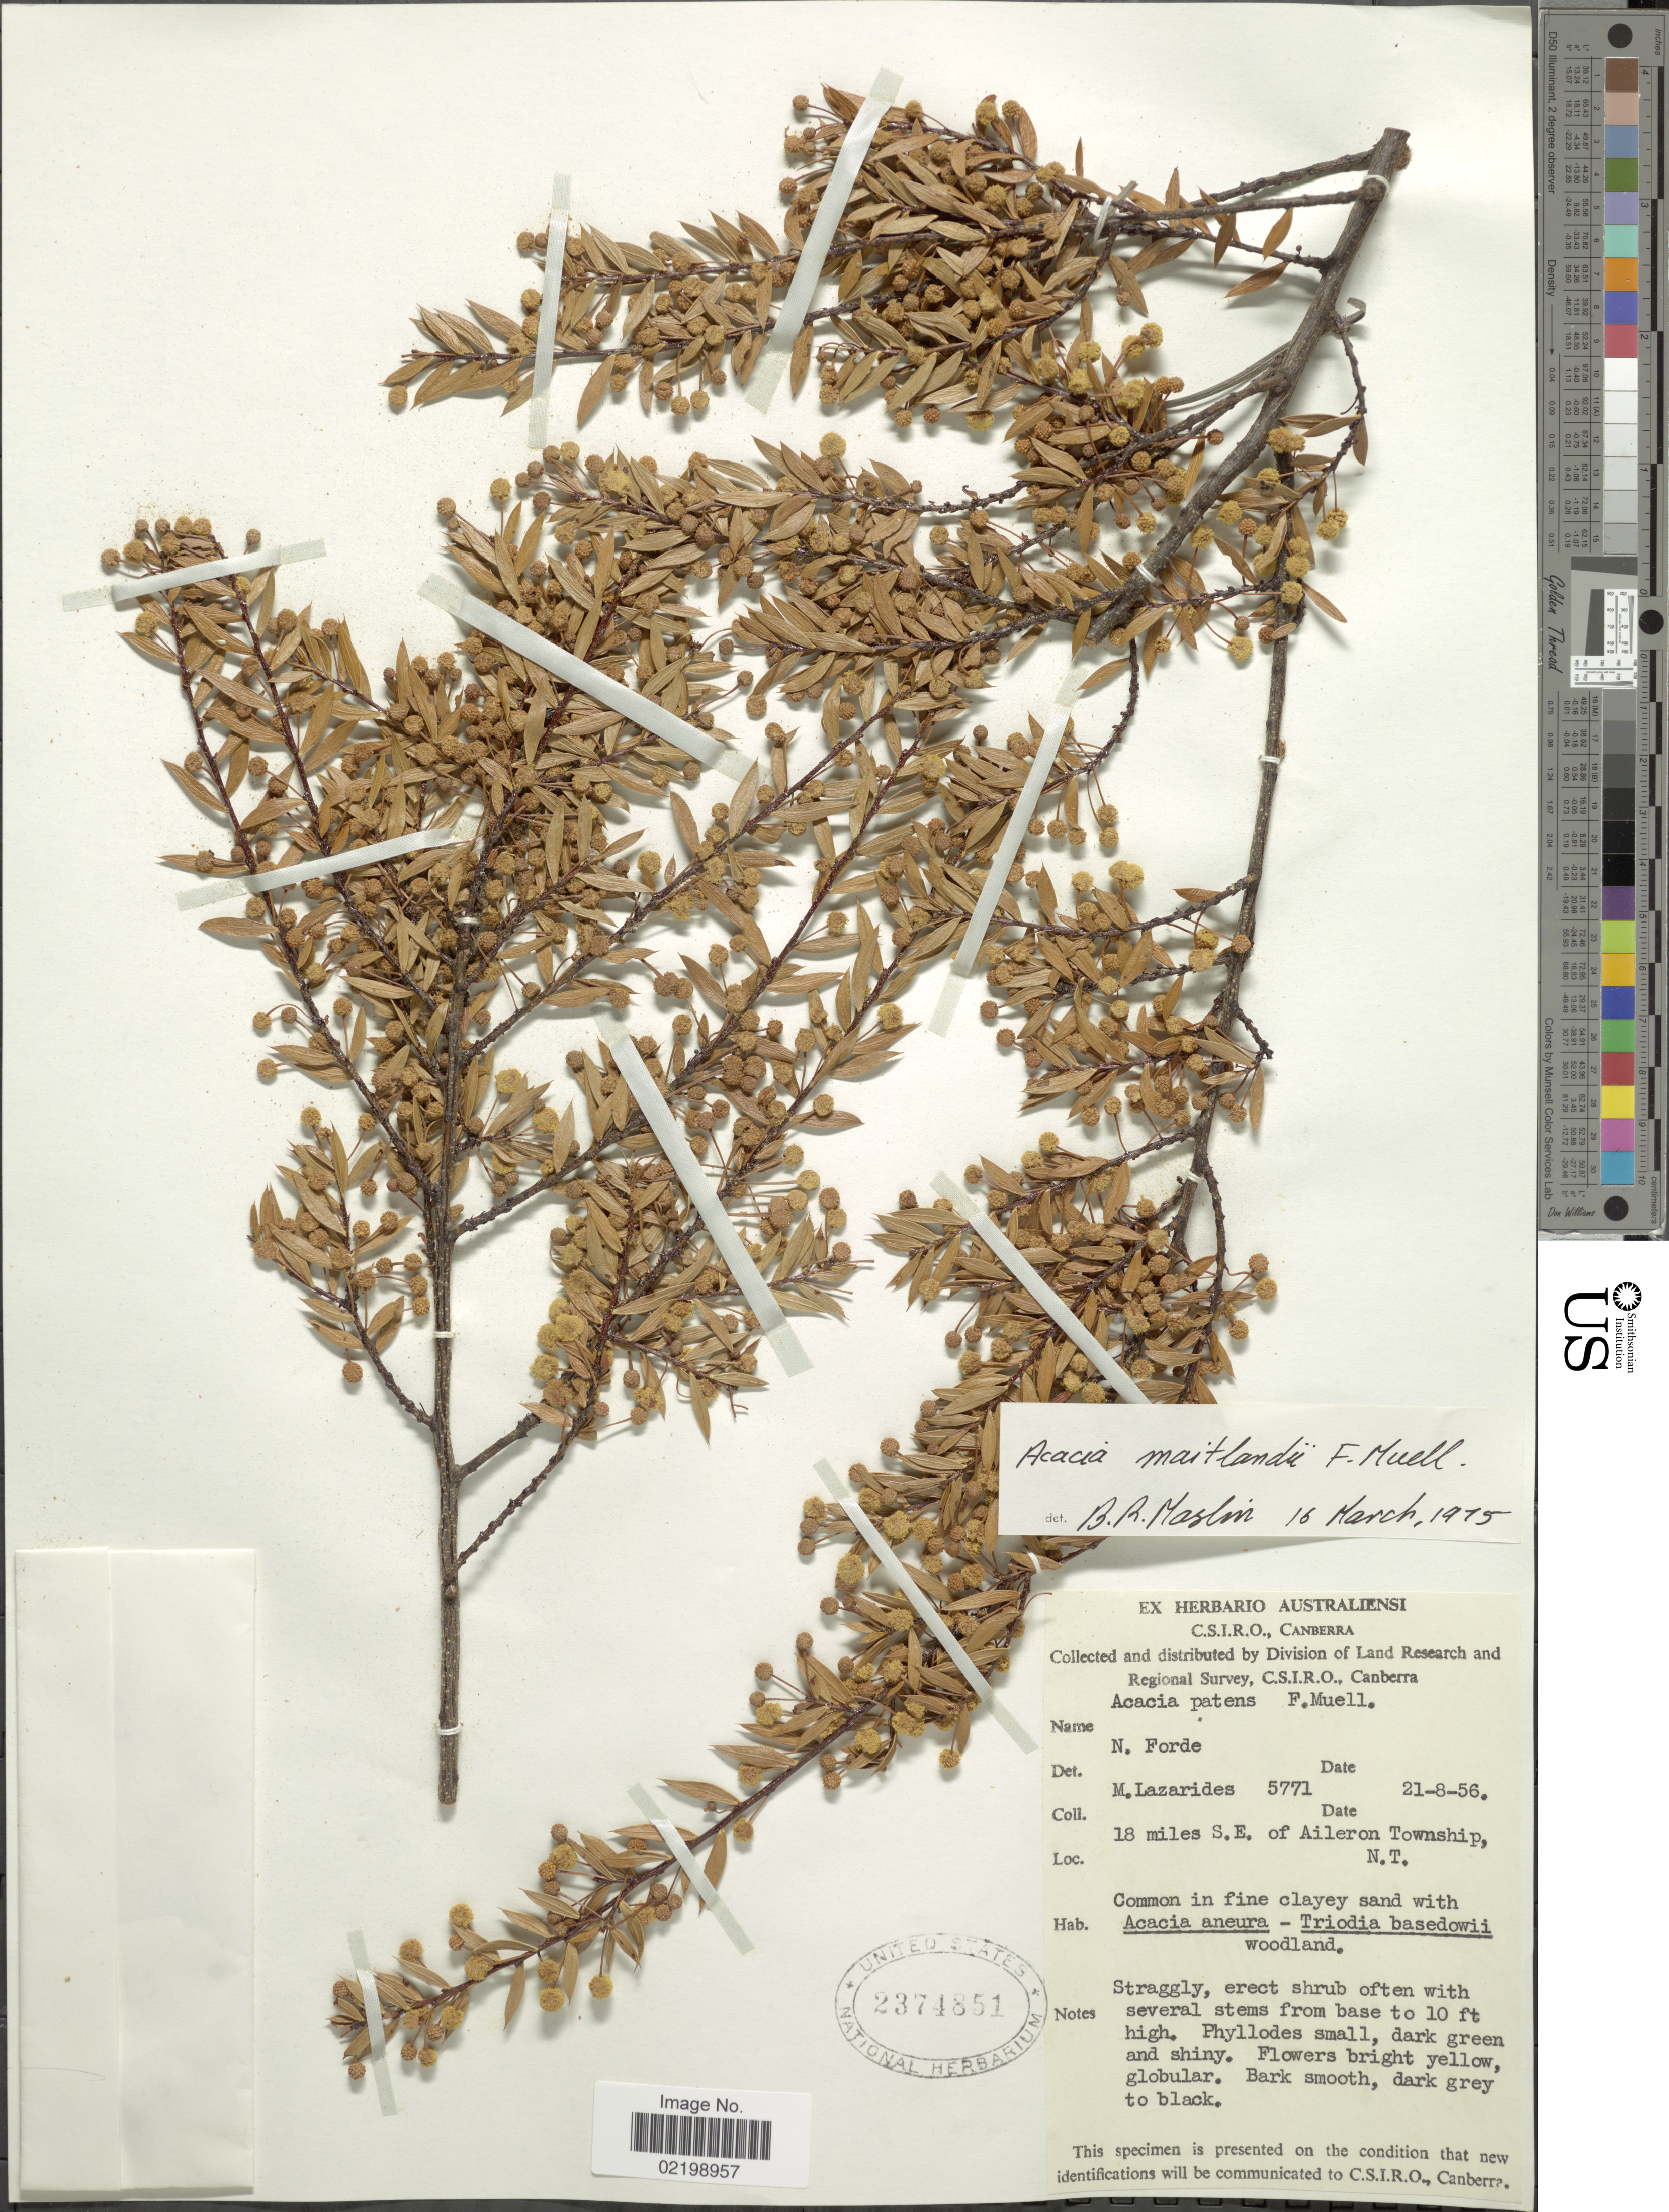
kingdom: Plantae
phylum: Tracheophyta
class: Magnoliopsida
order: Fabales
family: Fabaceae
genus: Acacia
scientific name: Acacia maitlandii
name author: F. Muell.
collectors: M. Lazarides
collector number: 5771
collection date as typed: Transcribed d/m/y: 21/8/56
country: Australia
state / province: Northern Territory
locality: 18 miles S.E. of Aileron Township, N.T.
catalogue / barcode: US 2374851